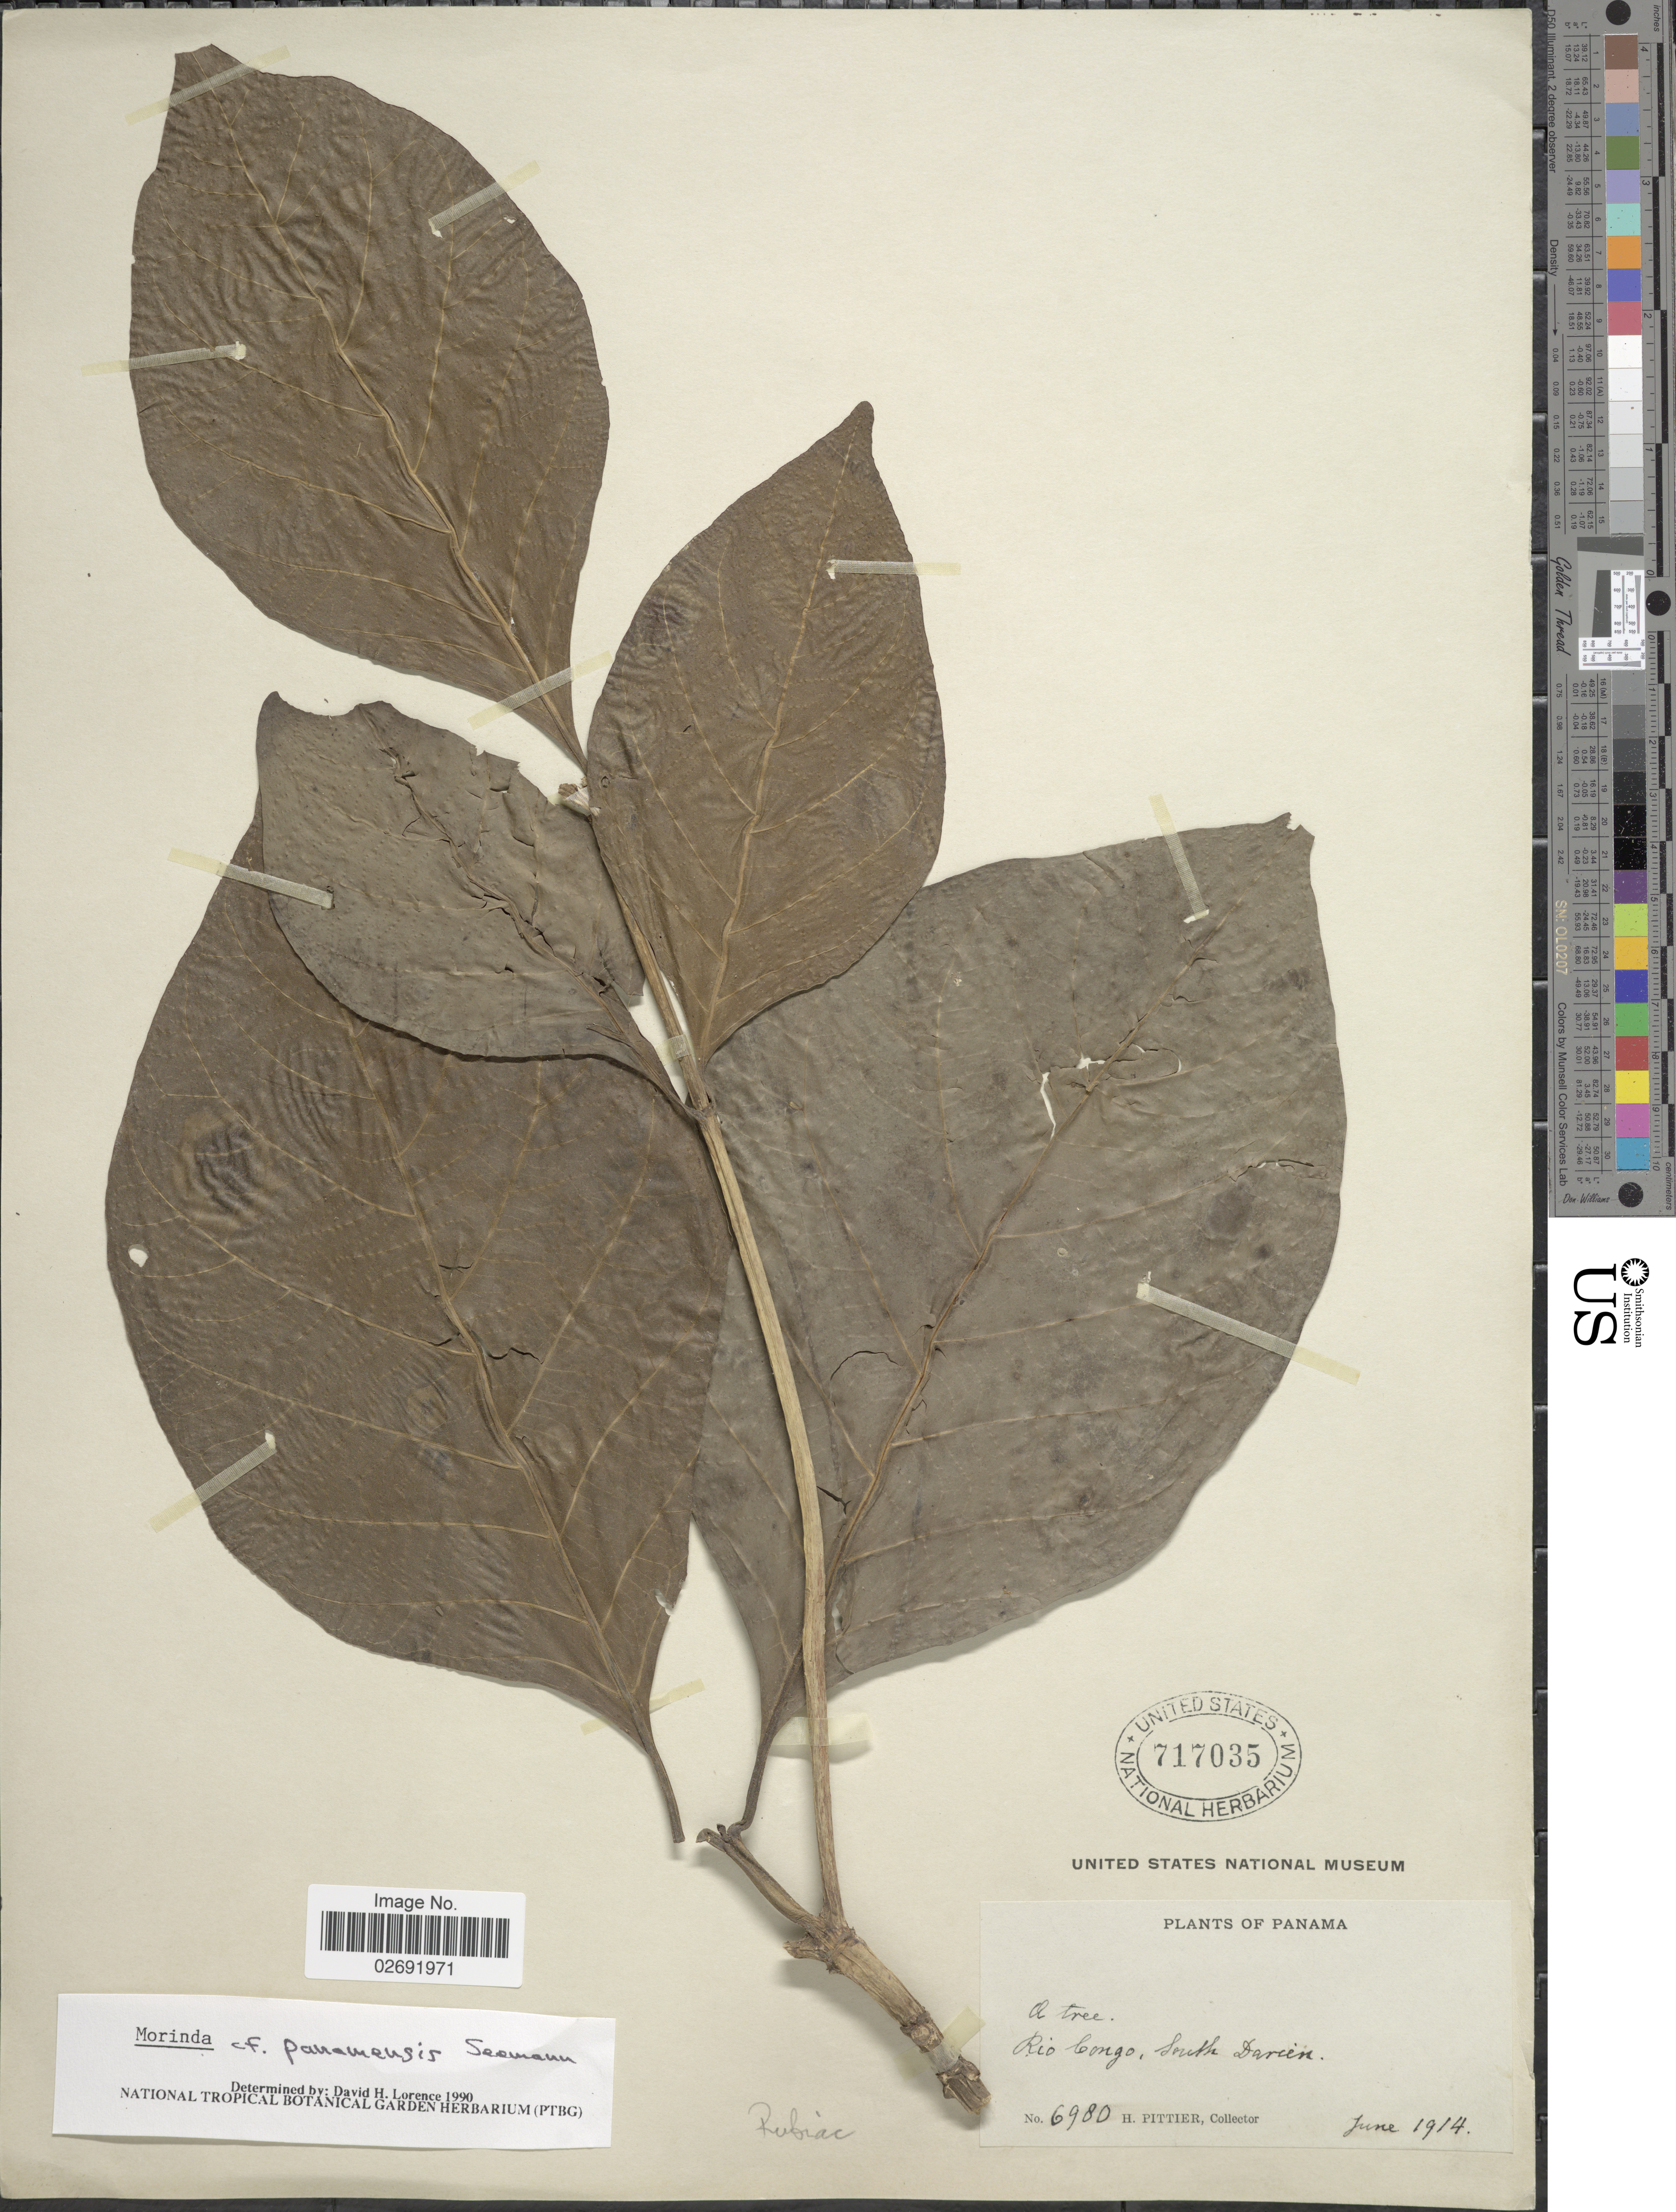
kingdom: Plantae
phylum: Tracheophyta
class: Magnoliopsida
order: Gentianales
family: Rubiaceae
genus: Morinda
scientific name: Morinda panamensis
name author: Seem.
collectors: H. F. Pittier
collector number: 6980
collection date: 1914-06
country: Panama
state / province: Darién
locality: Rio Congo, South Darien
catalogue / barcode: US 717035